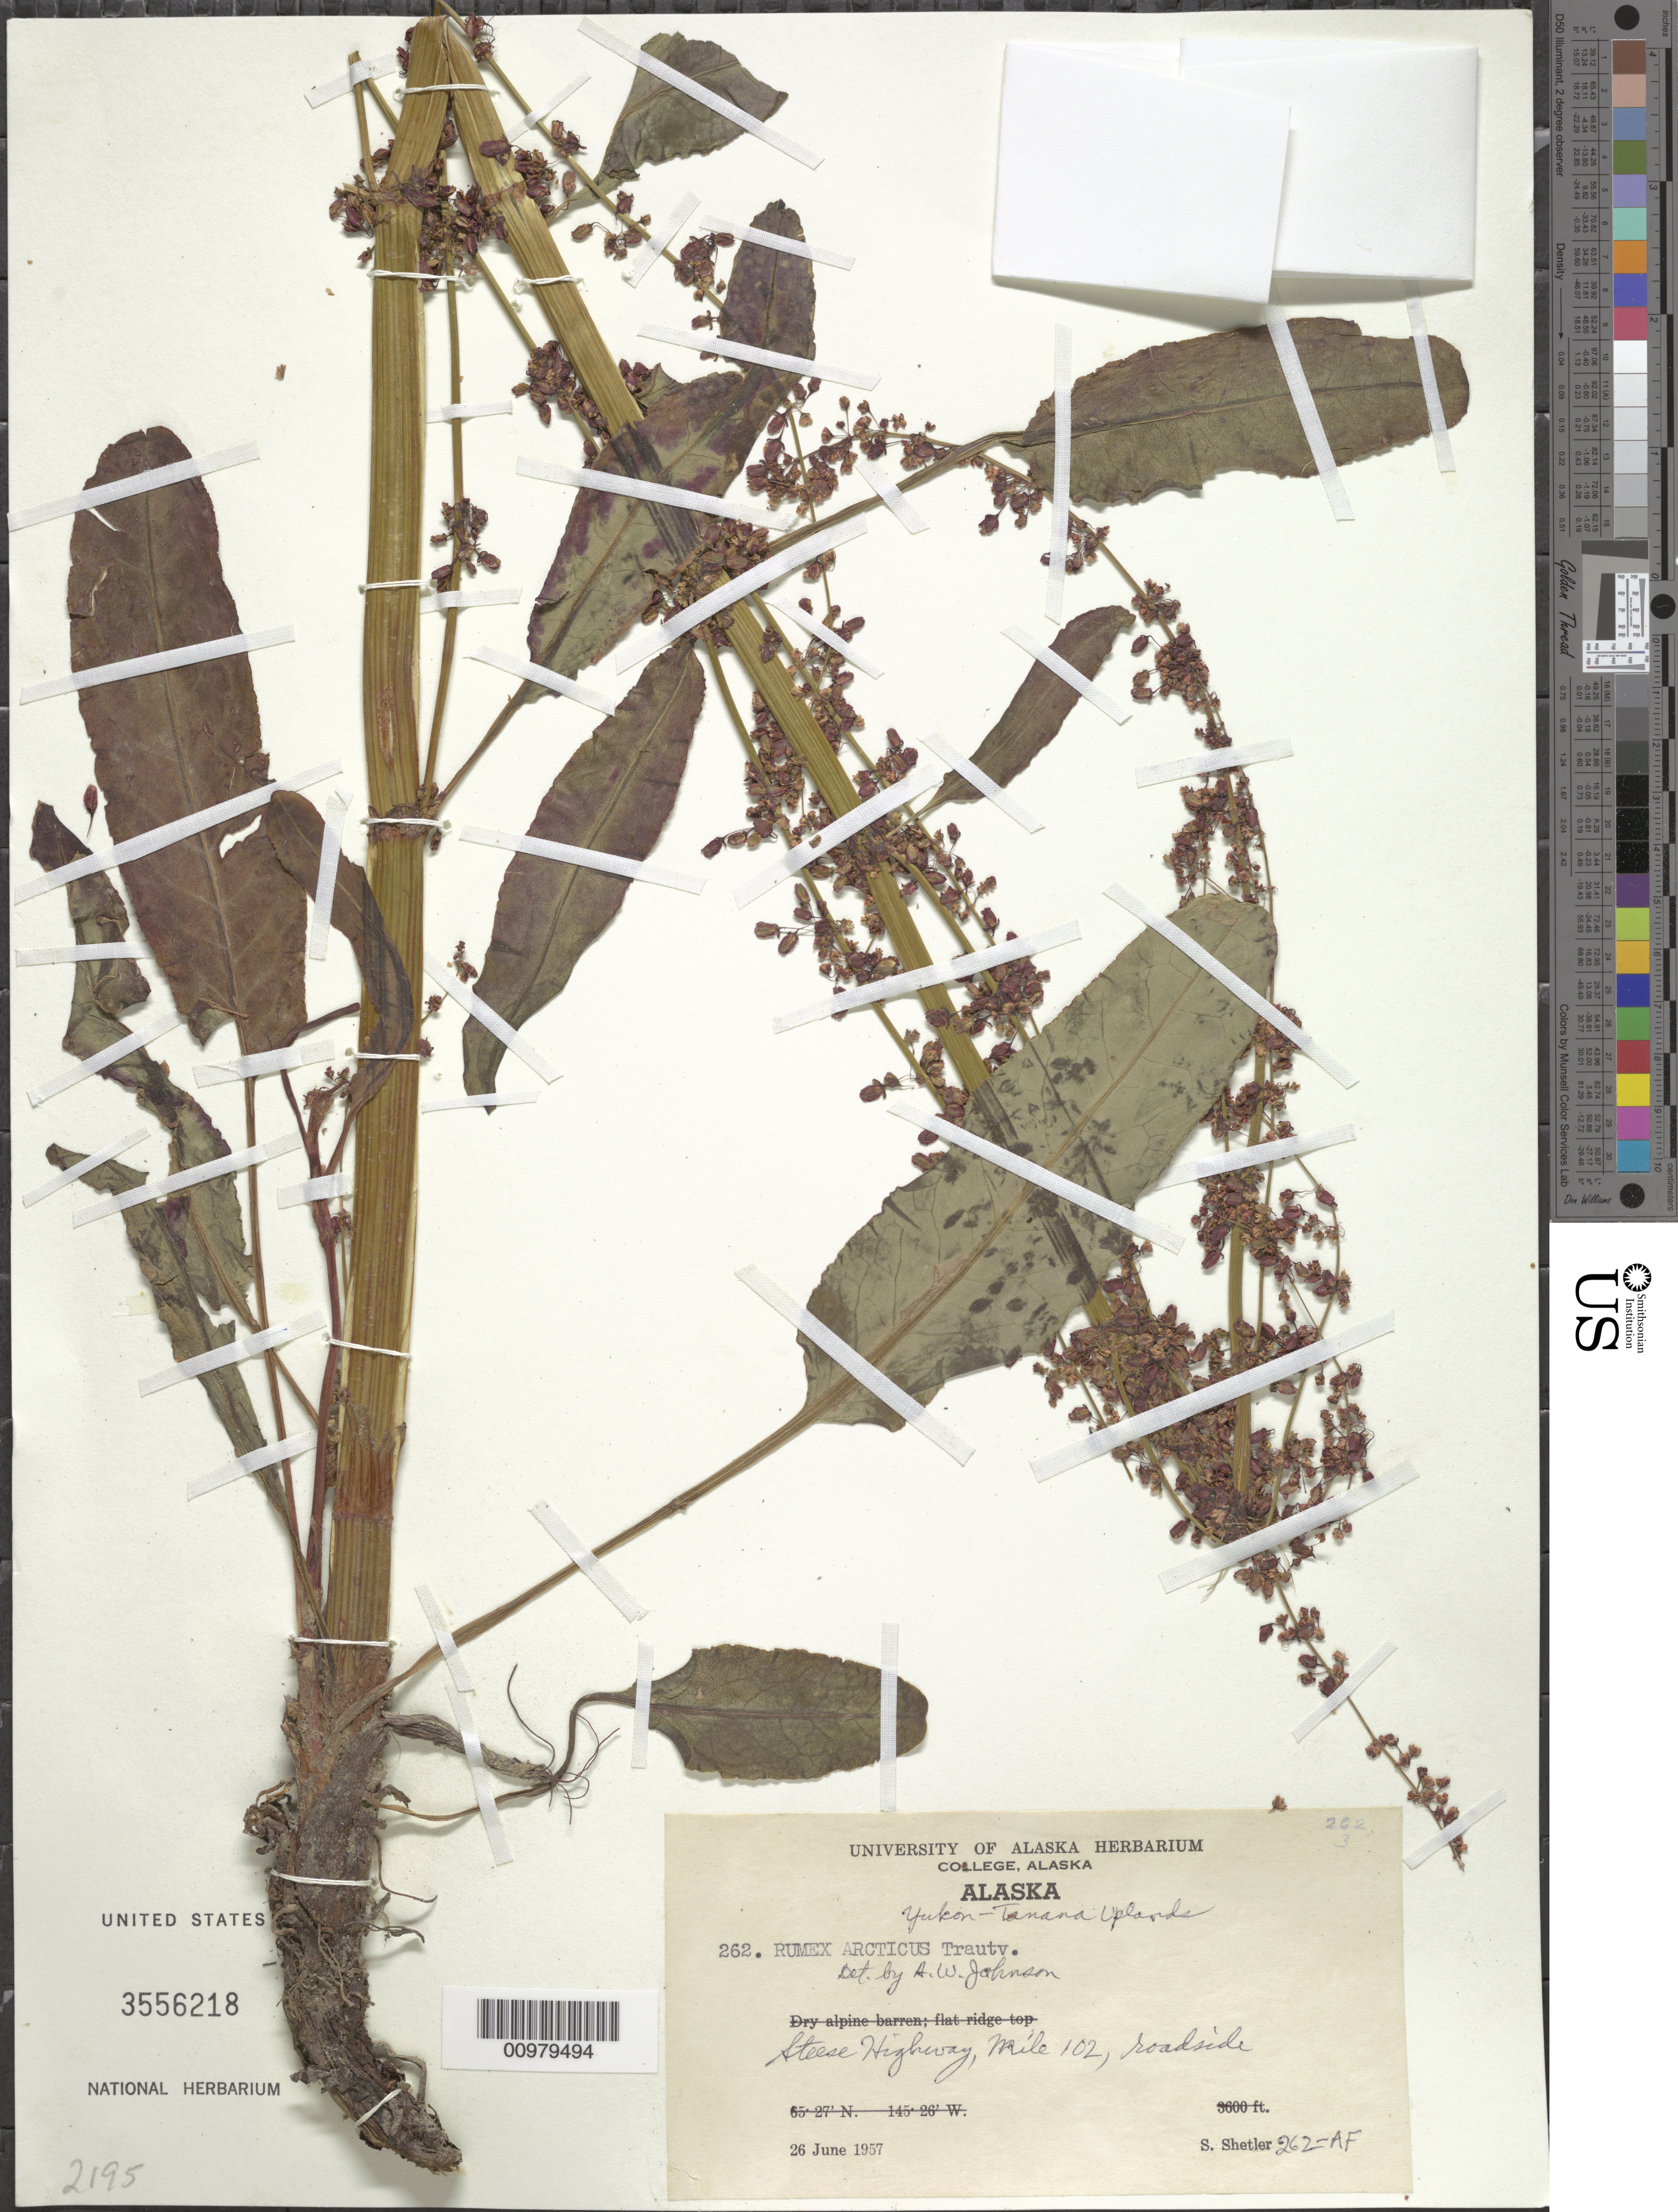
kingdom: Plantae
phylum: Tracheophyta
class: Magnoliopsida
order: Caryophyllales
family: Polygonaceae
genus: Rumex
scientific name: Rumex arcticus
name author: Trautv.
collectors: S. Shetler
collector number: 262-AF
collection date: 1957-06-26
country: United States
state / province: Alaska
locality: Yokon-Tanana Uplands. Steese Highway, Mile 102.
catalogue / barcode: US 3556218